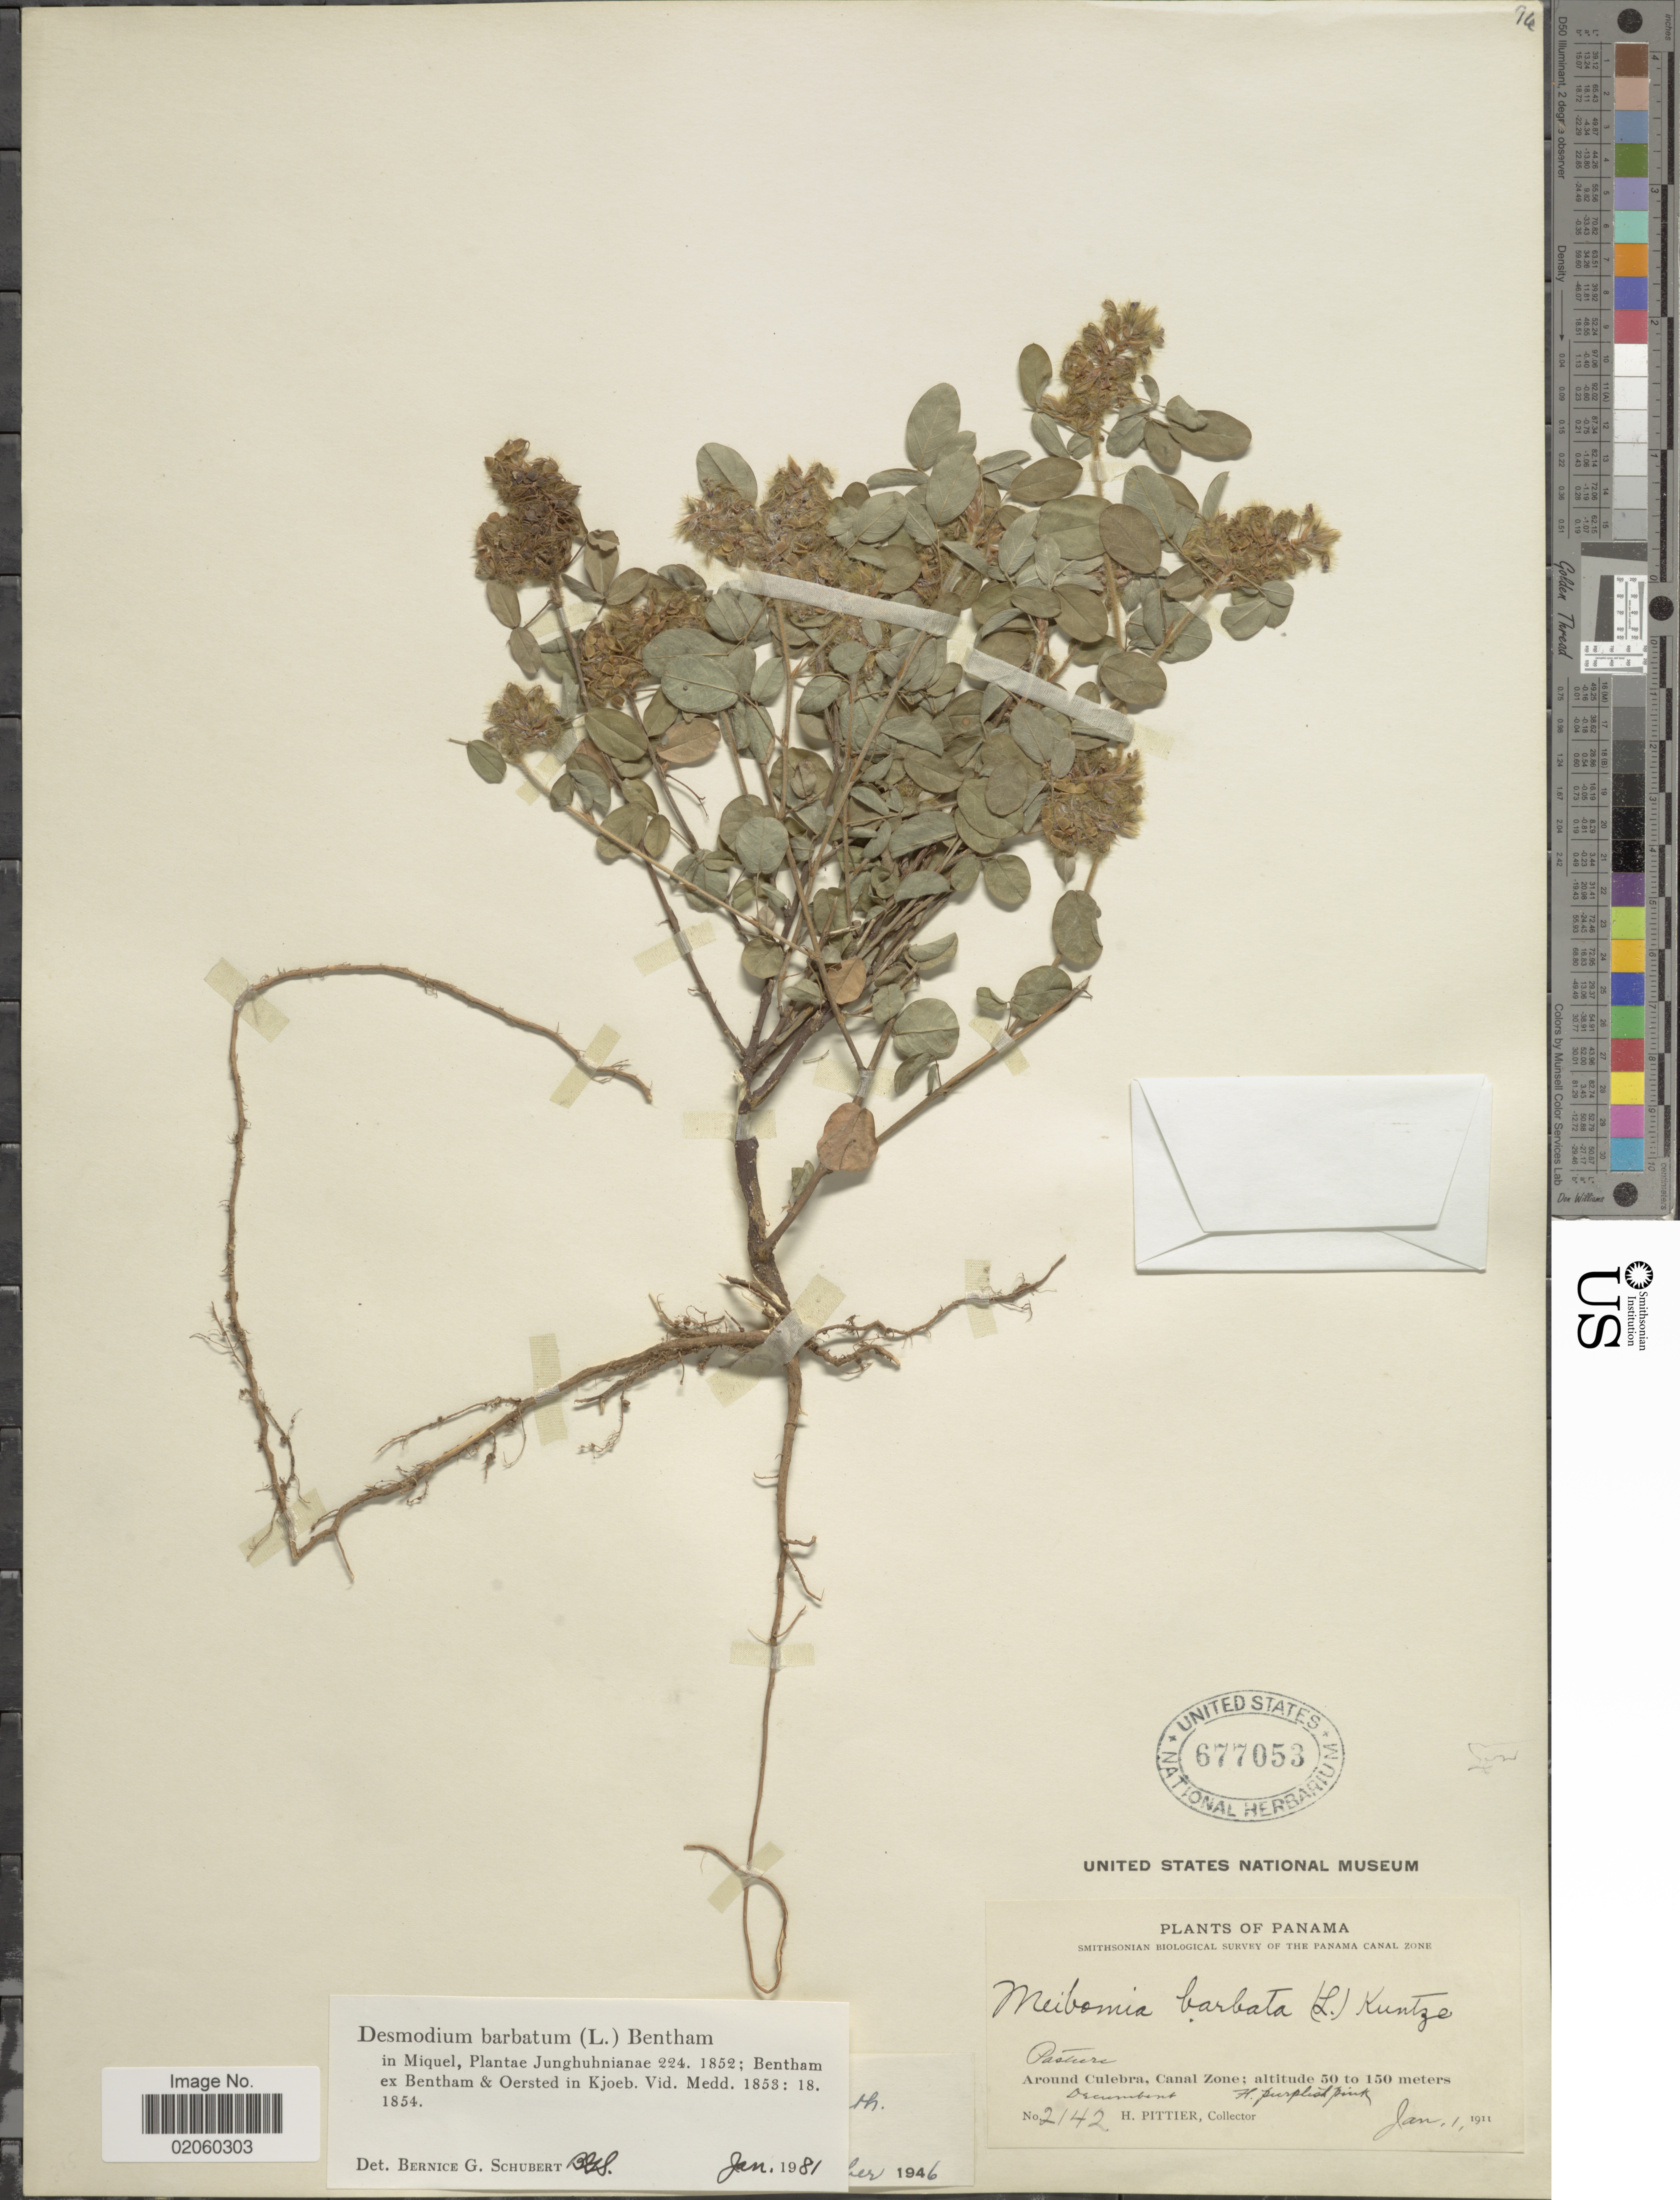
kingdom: Plantae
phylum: Tracheophyta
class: Magnoliopsida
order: Fabales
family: Fabaceae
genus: Grona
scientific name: Grona barbata var. barbata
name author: (L.) H. Ohashi & K. Ohashi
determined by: Strong, Mark T., (BOT), Smithsonian Institution - National Museum of Natural History (UNITED STATES)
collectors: H. F. Pittier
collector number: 2142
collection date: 1911-01-01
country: Panama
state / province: Colón / Panamá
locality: Around Culebra, Canal Zone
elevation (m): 50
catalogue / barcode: US 677053